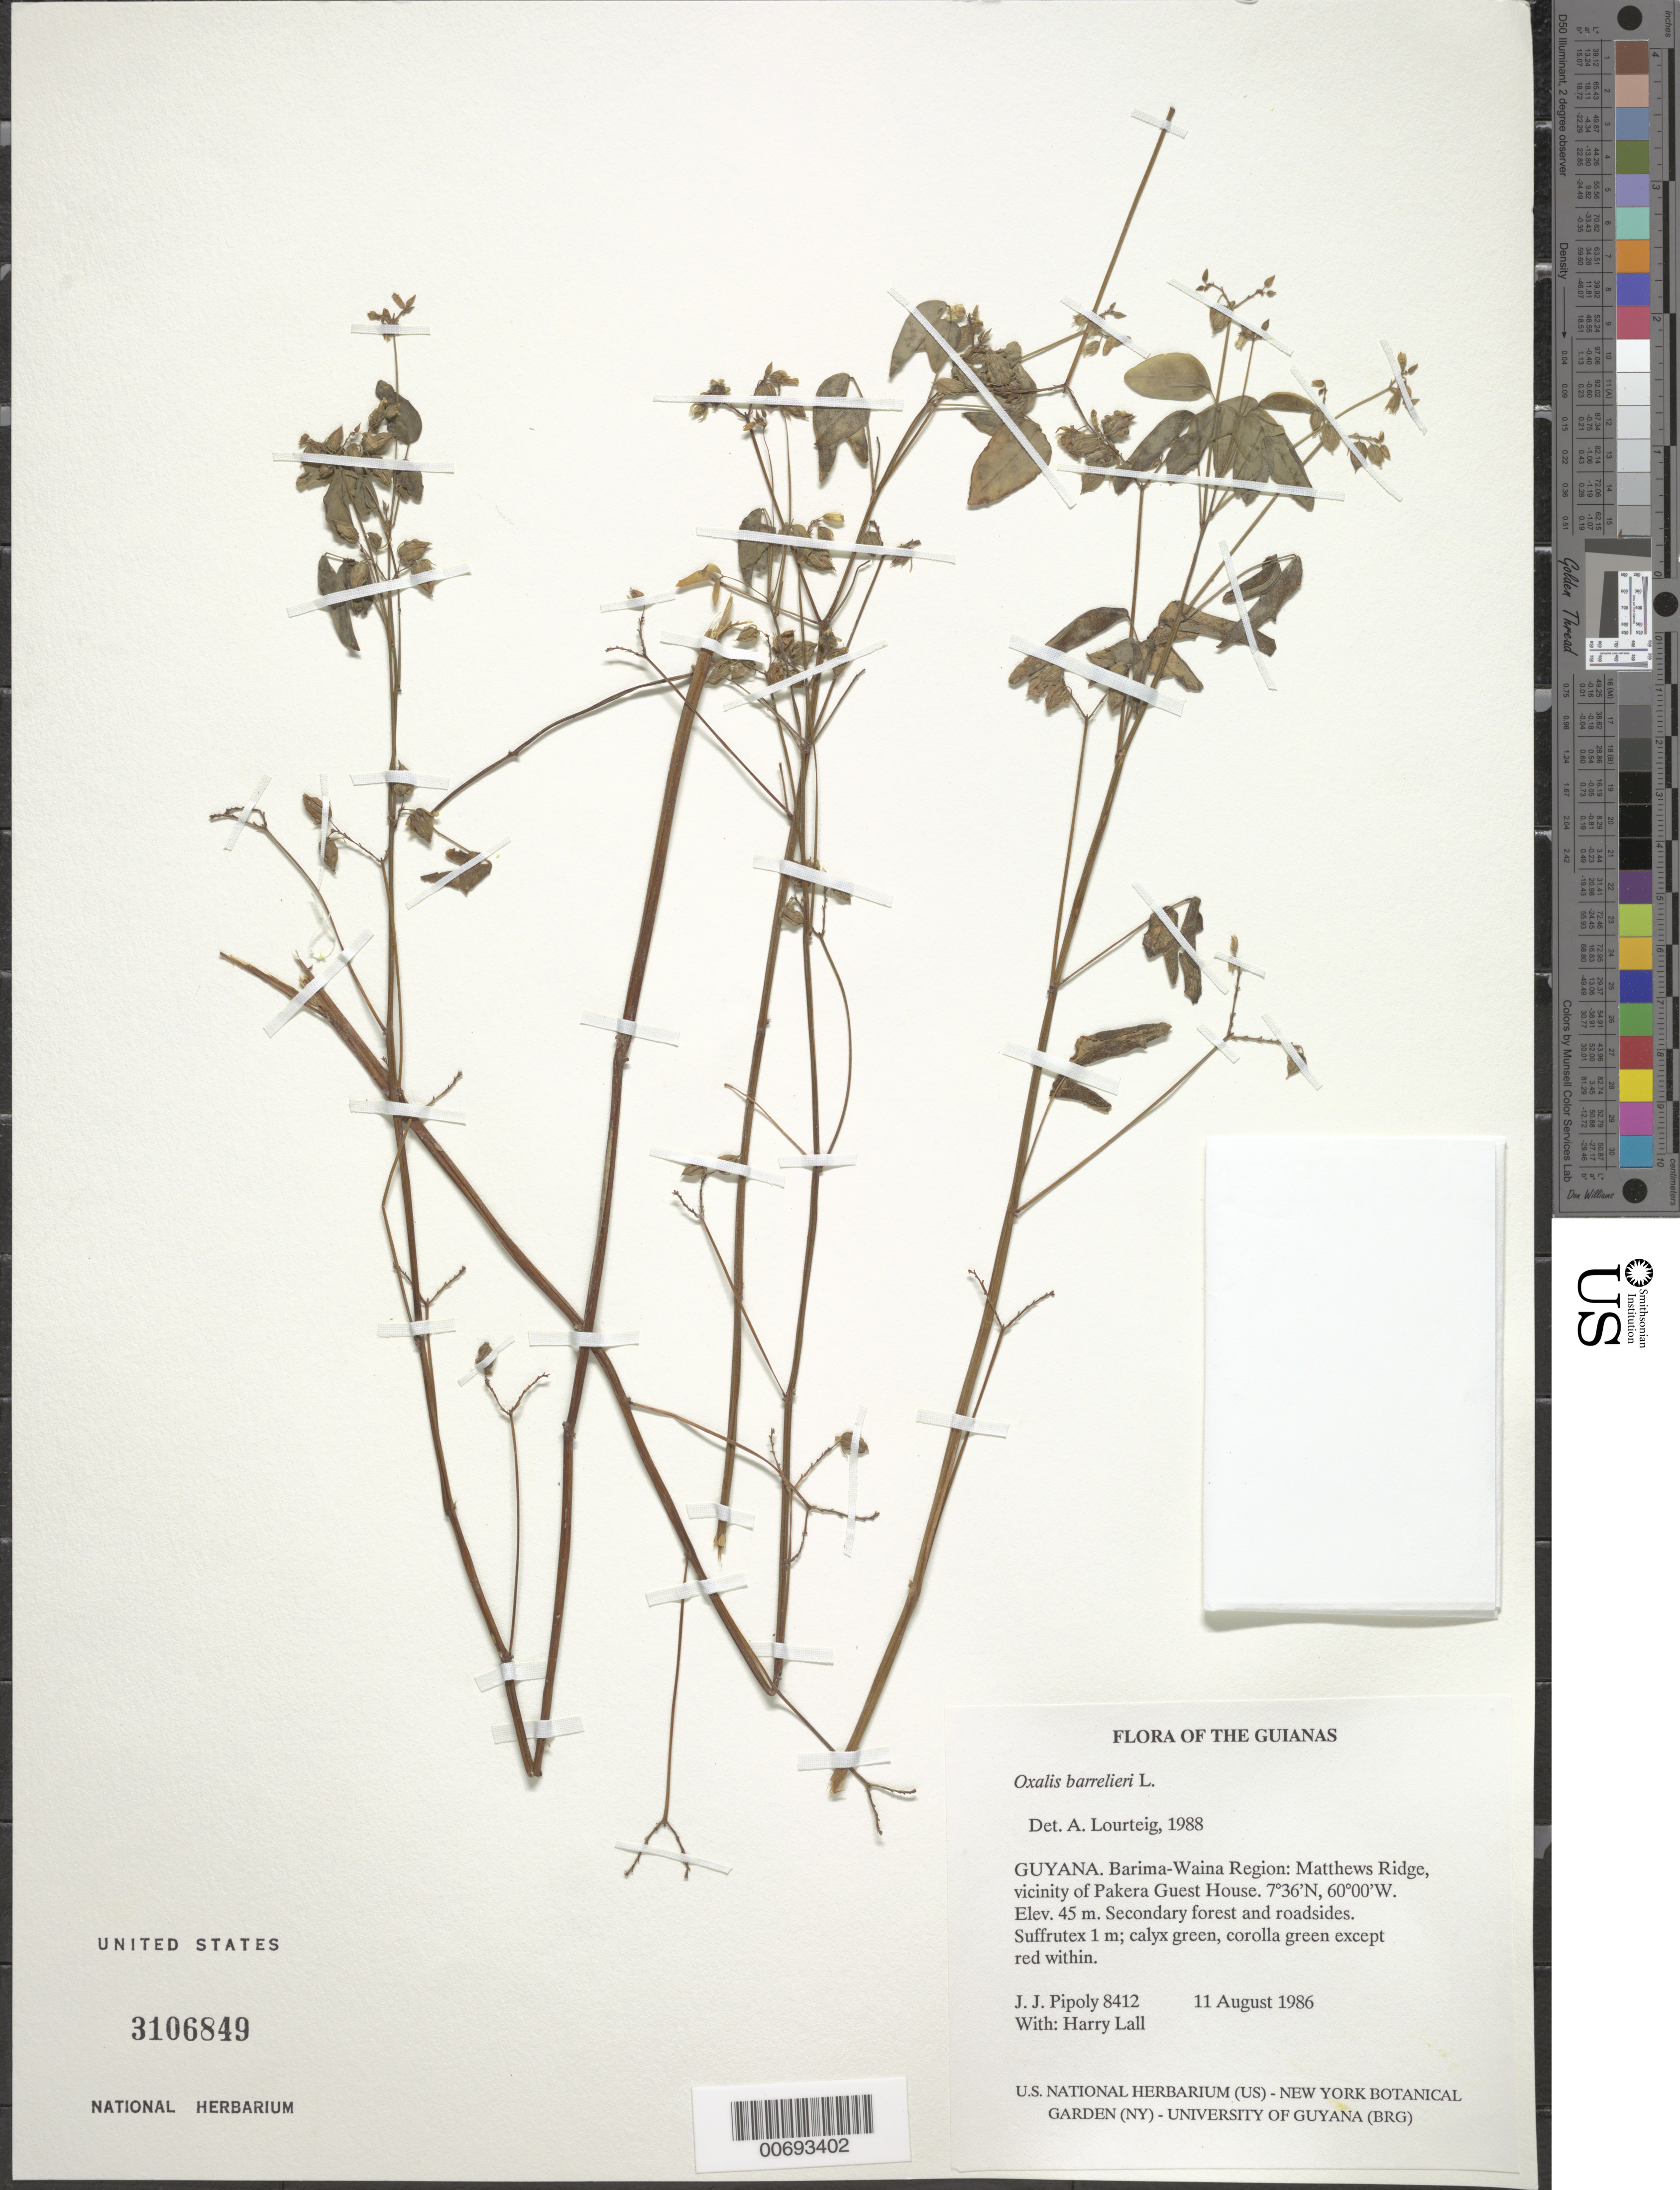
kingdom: Plantae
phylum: Tracheophyta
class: Magnoliopsida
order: Oxalidales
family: Oxalidaceae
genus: Oxalis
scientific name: Oxalis barrelieri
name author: L.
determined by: Lourteig, A.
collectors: J. J. Pipoly & H. Lall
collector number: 8412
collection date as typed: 11 August 1986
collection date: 1986-08-11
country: Guyana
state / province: Barima-Waini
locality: Matthews Ridge, vicinity of Pakera Guest House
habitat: Secondary forest and roadsides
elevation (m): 45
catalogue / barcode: US 3106849